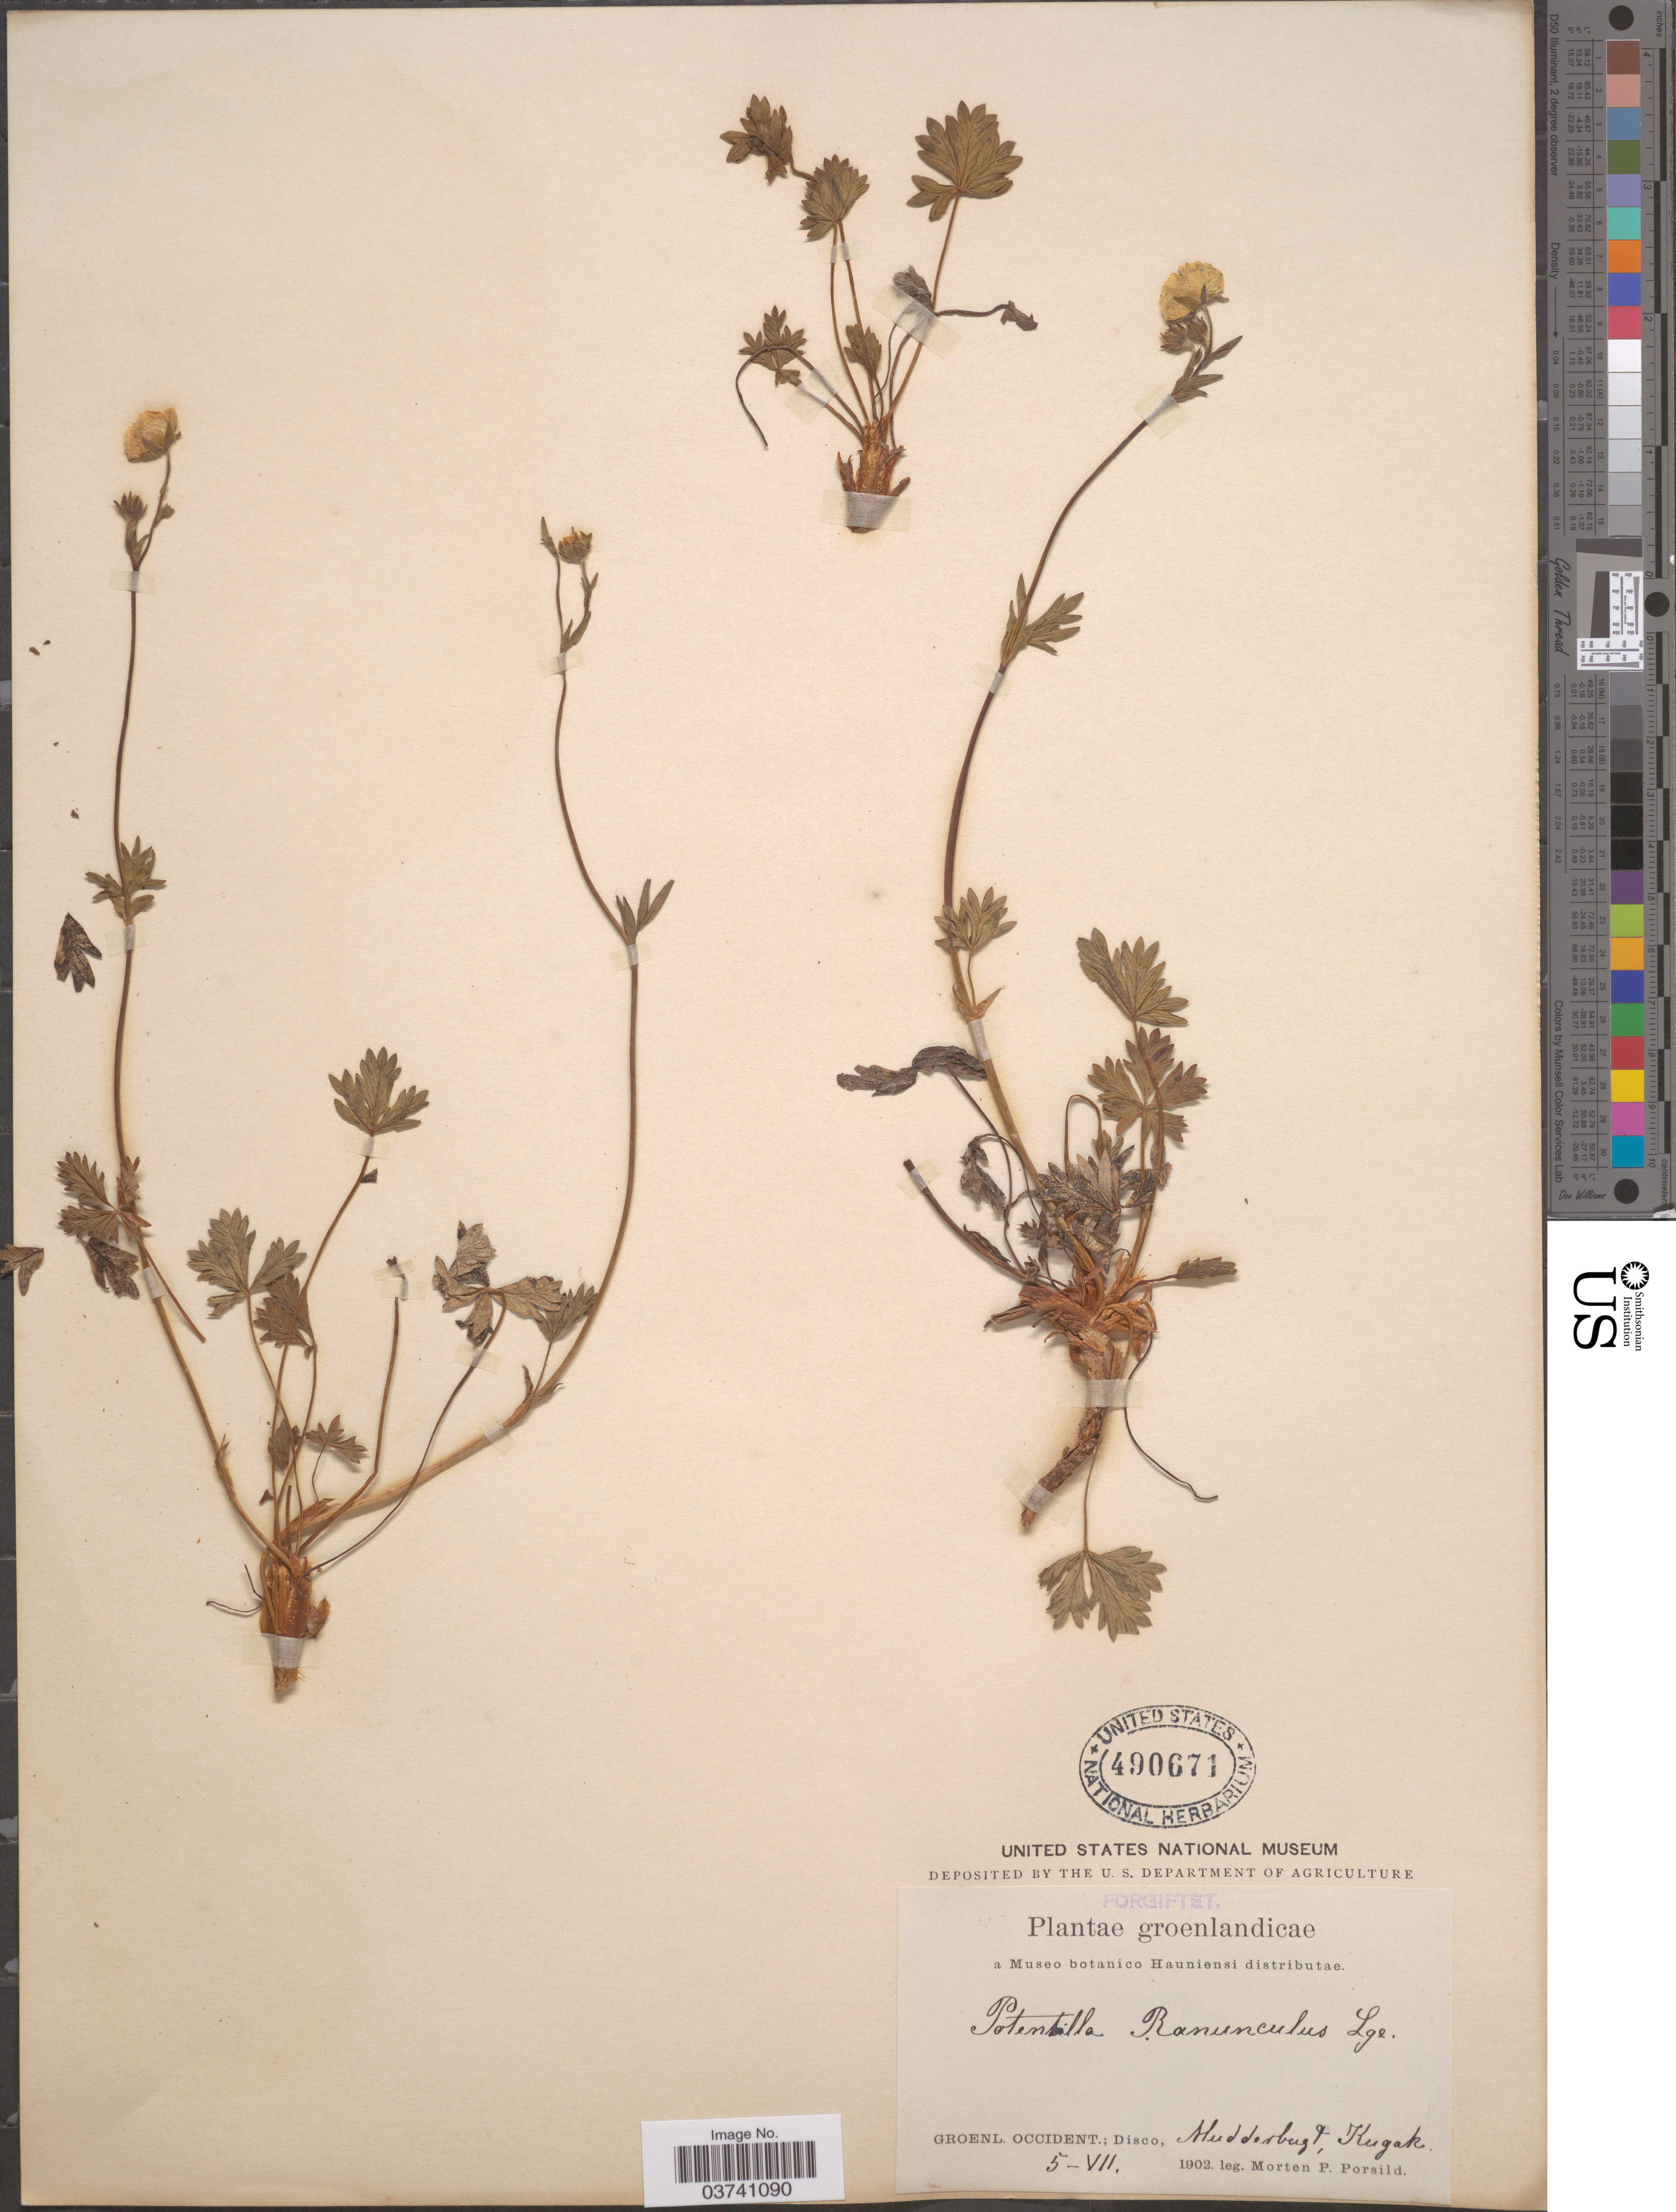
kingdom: Plantae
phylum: Tracheophyta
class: Magnoliopsida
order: Rosales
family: Rosaceae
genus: Potentilla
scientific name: Potentilla ranunculus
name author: Lange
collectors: M. P. Porsild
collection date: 1902-07-05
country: Greenland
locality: Groenl. Occident.: Disco, Mudderbugt, Kugak.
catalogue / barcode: US 490671